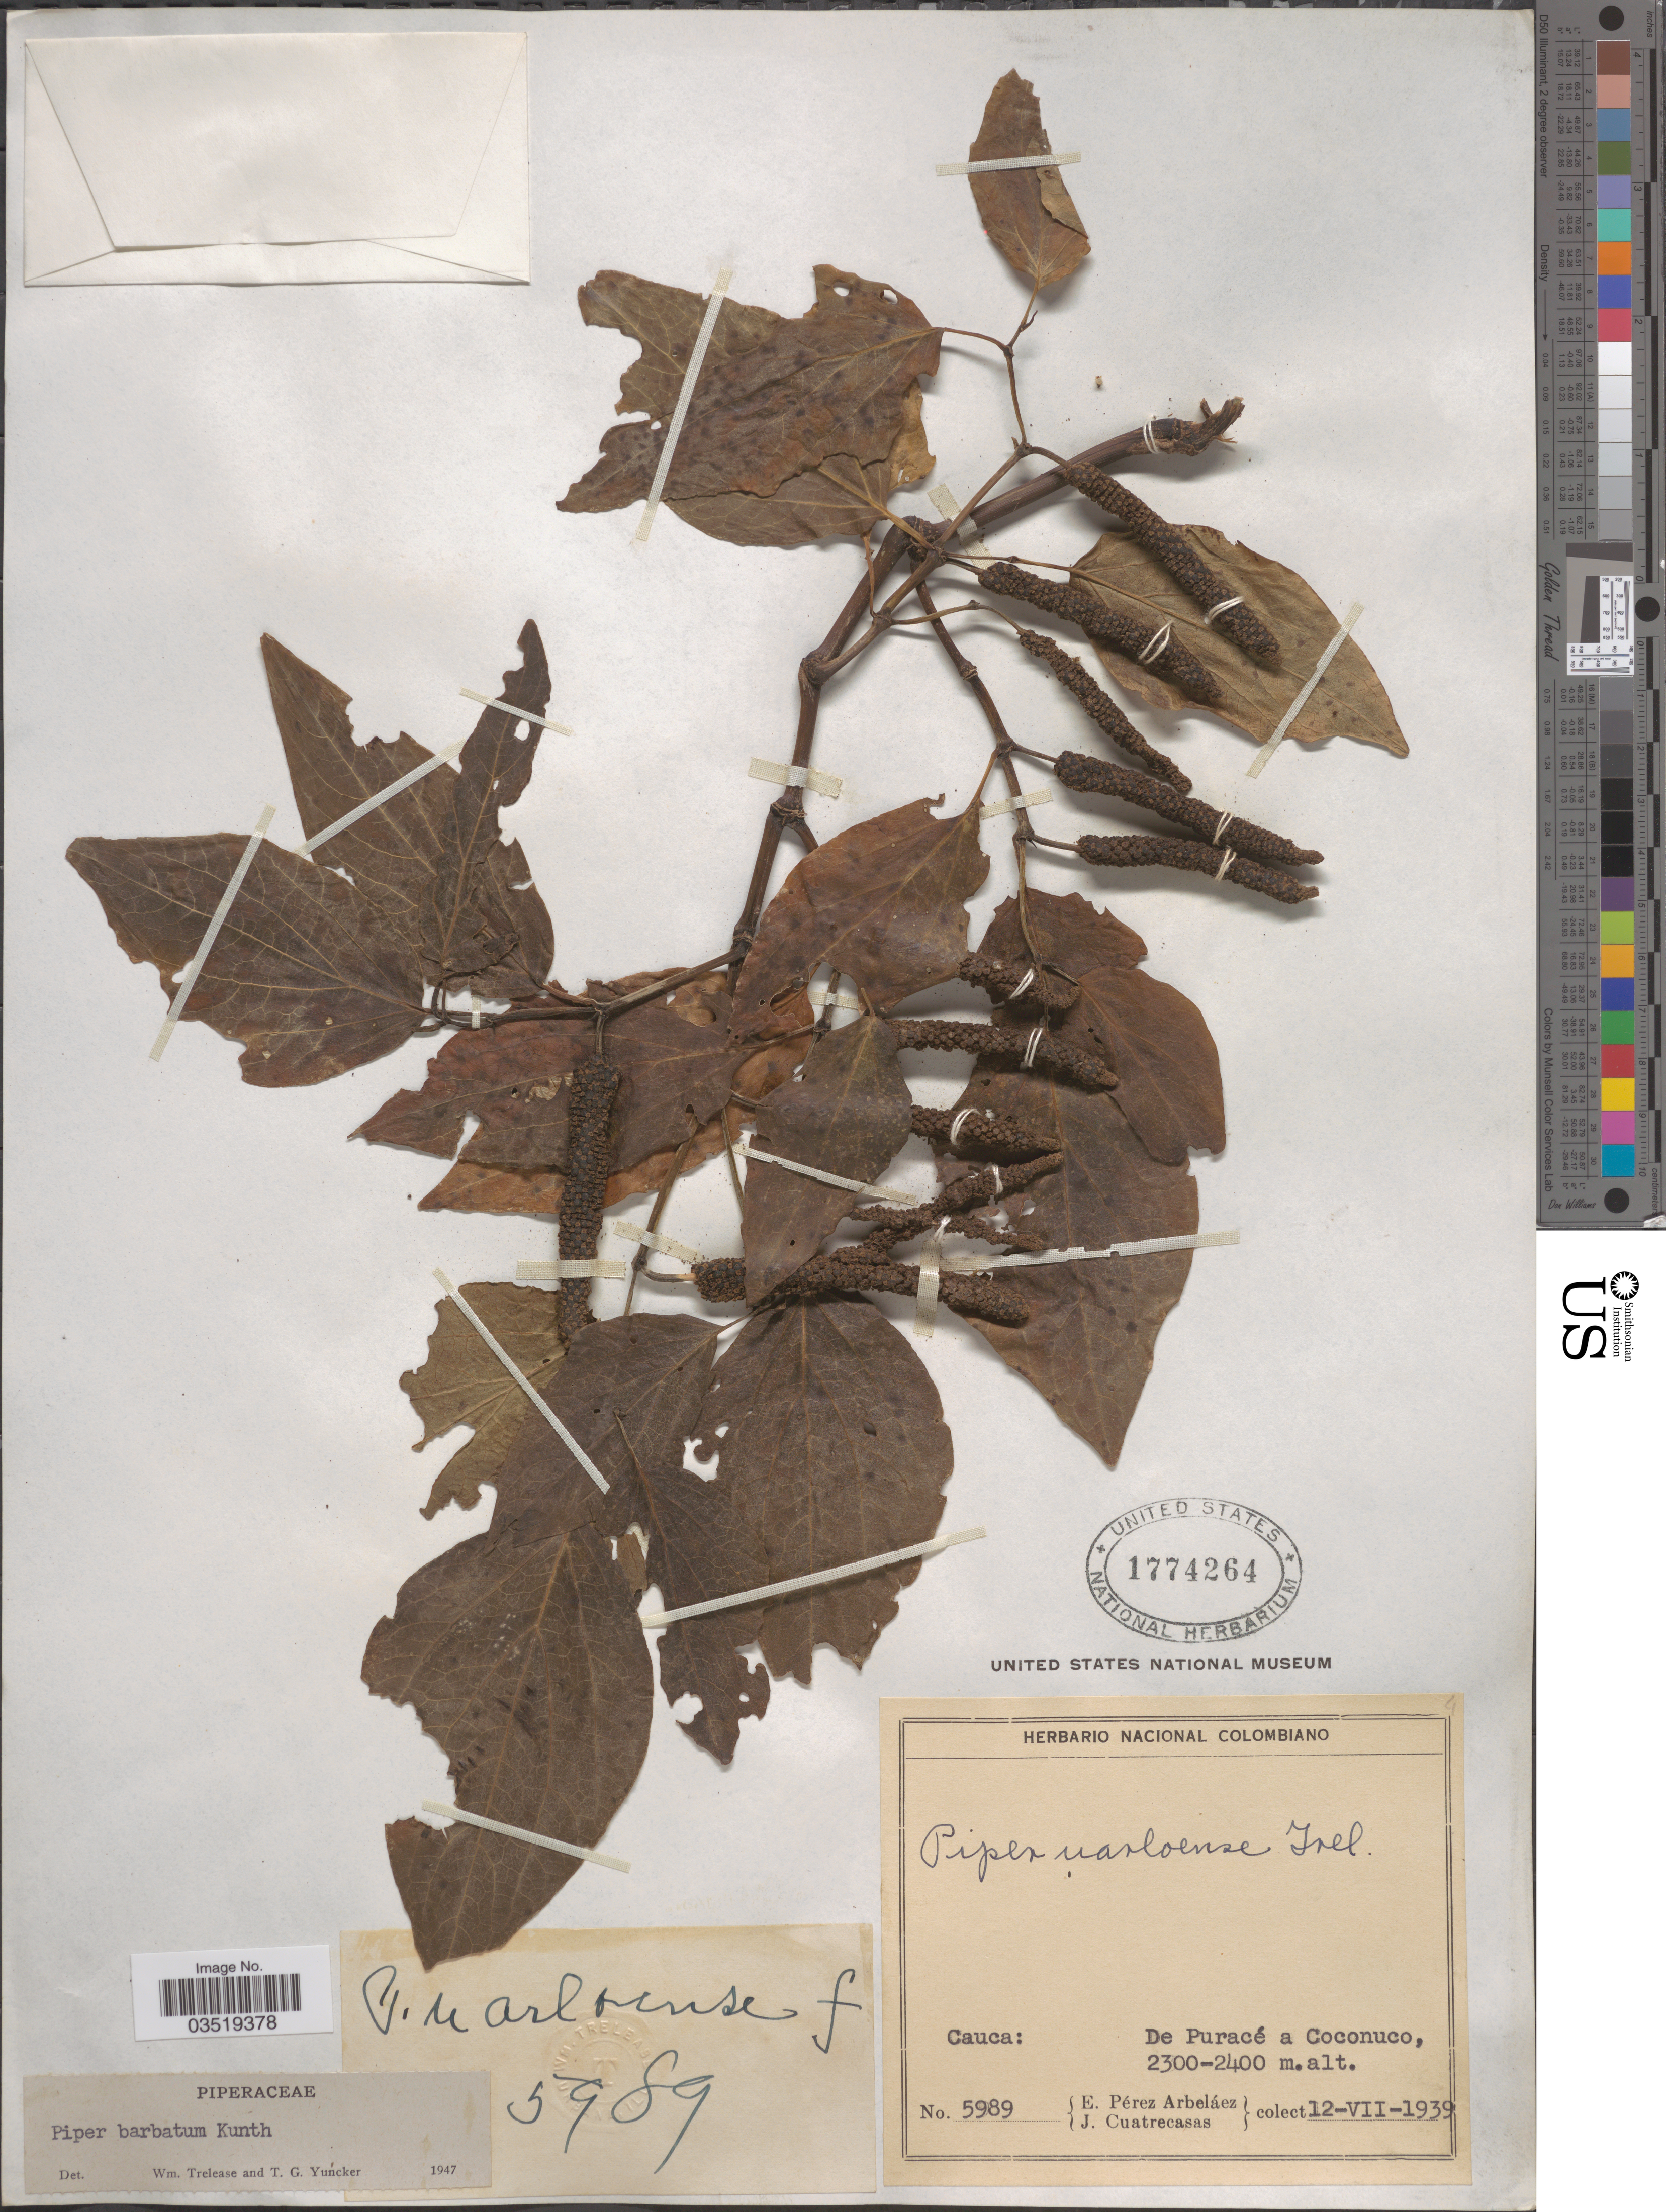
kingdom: Plantae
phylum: Tracheophyta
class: Magnoliopsida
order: Piperales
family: Piperaceae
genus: Piper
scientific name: Piper barbatum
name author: C. DC.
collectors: E. Pérez Arbeláez & J. Cuatrecasas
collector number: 5989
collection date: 1939-07-12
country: Colombia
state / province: Cauca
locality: De Puracé a Coconuco.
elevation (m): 2300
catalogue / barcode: US 1774264